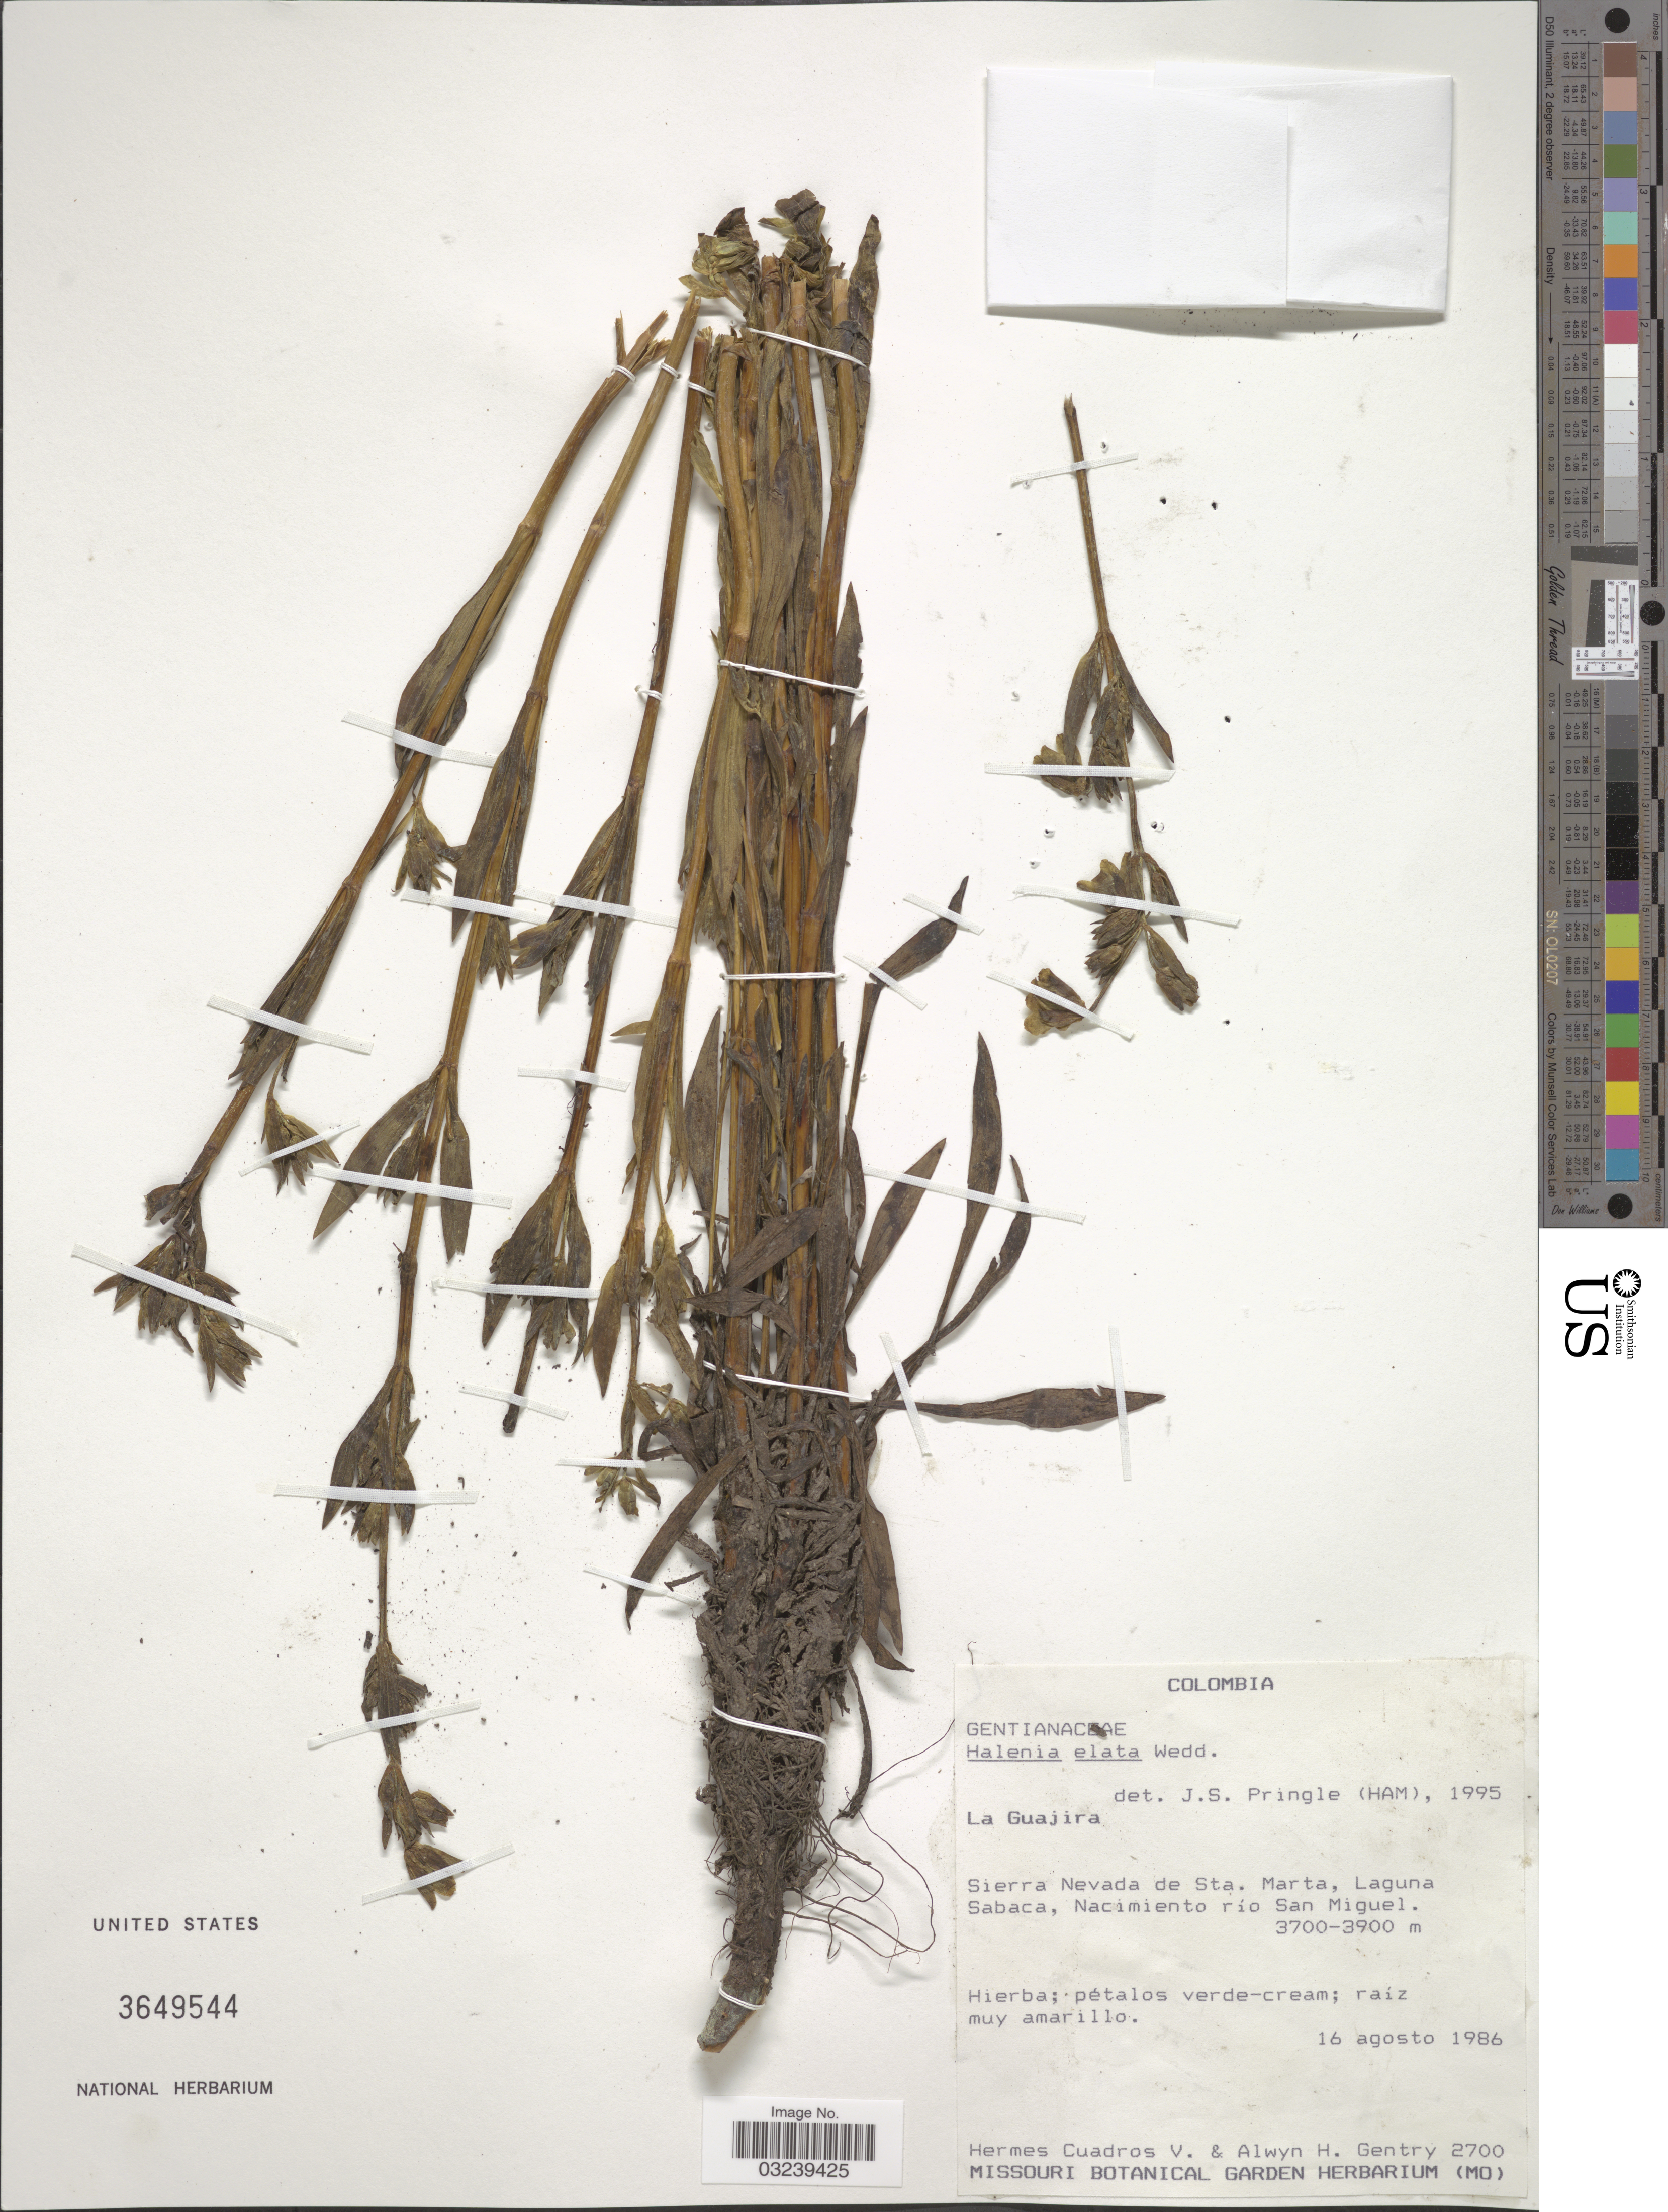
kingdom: Plantae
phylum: Tracheophyta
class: Magnoliopsida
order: Gentianales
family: Gentianaceae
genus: Halenia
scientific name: Halenia elata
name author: Wedd.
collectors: H. Cuadros V. & A. H. Gentry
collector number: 2700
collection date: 1986-08-16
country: Colombia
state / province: La Guajira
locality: Sierra Nevada de Sta. Marta, Laguna Sabaca, Nacimiento río San Miguel.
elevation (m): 3700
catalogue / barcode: US 3649544